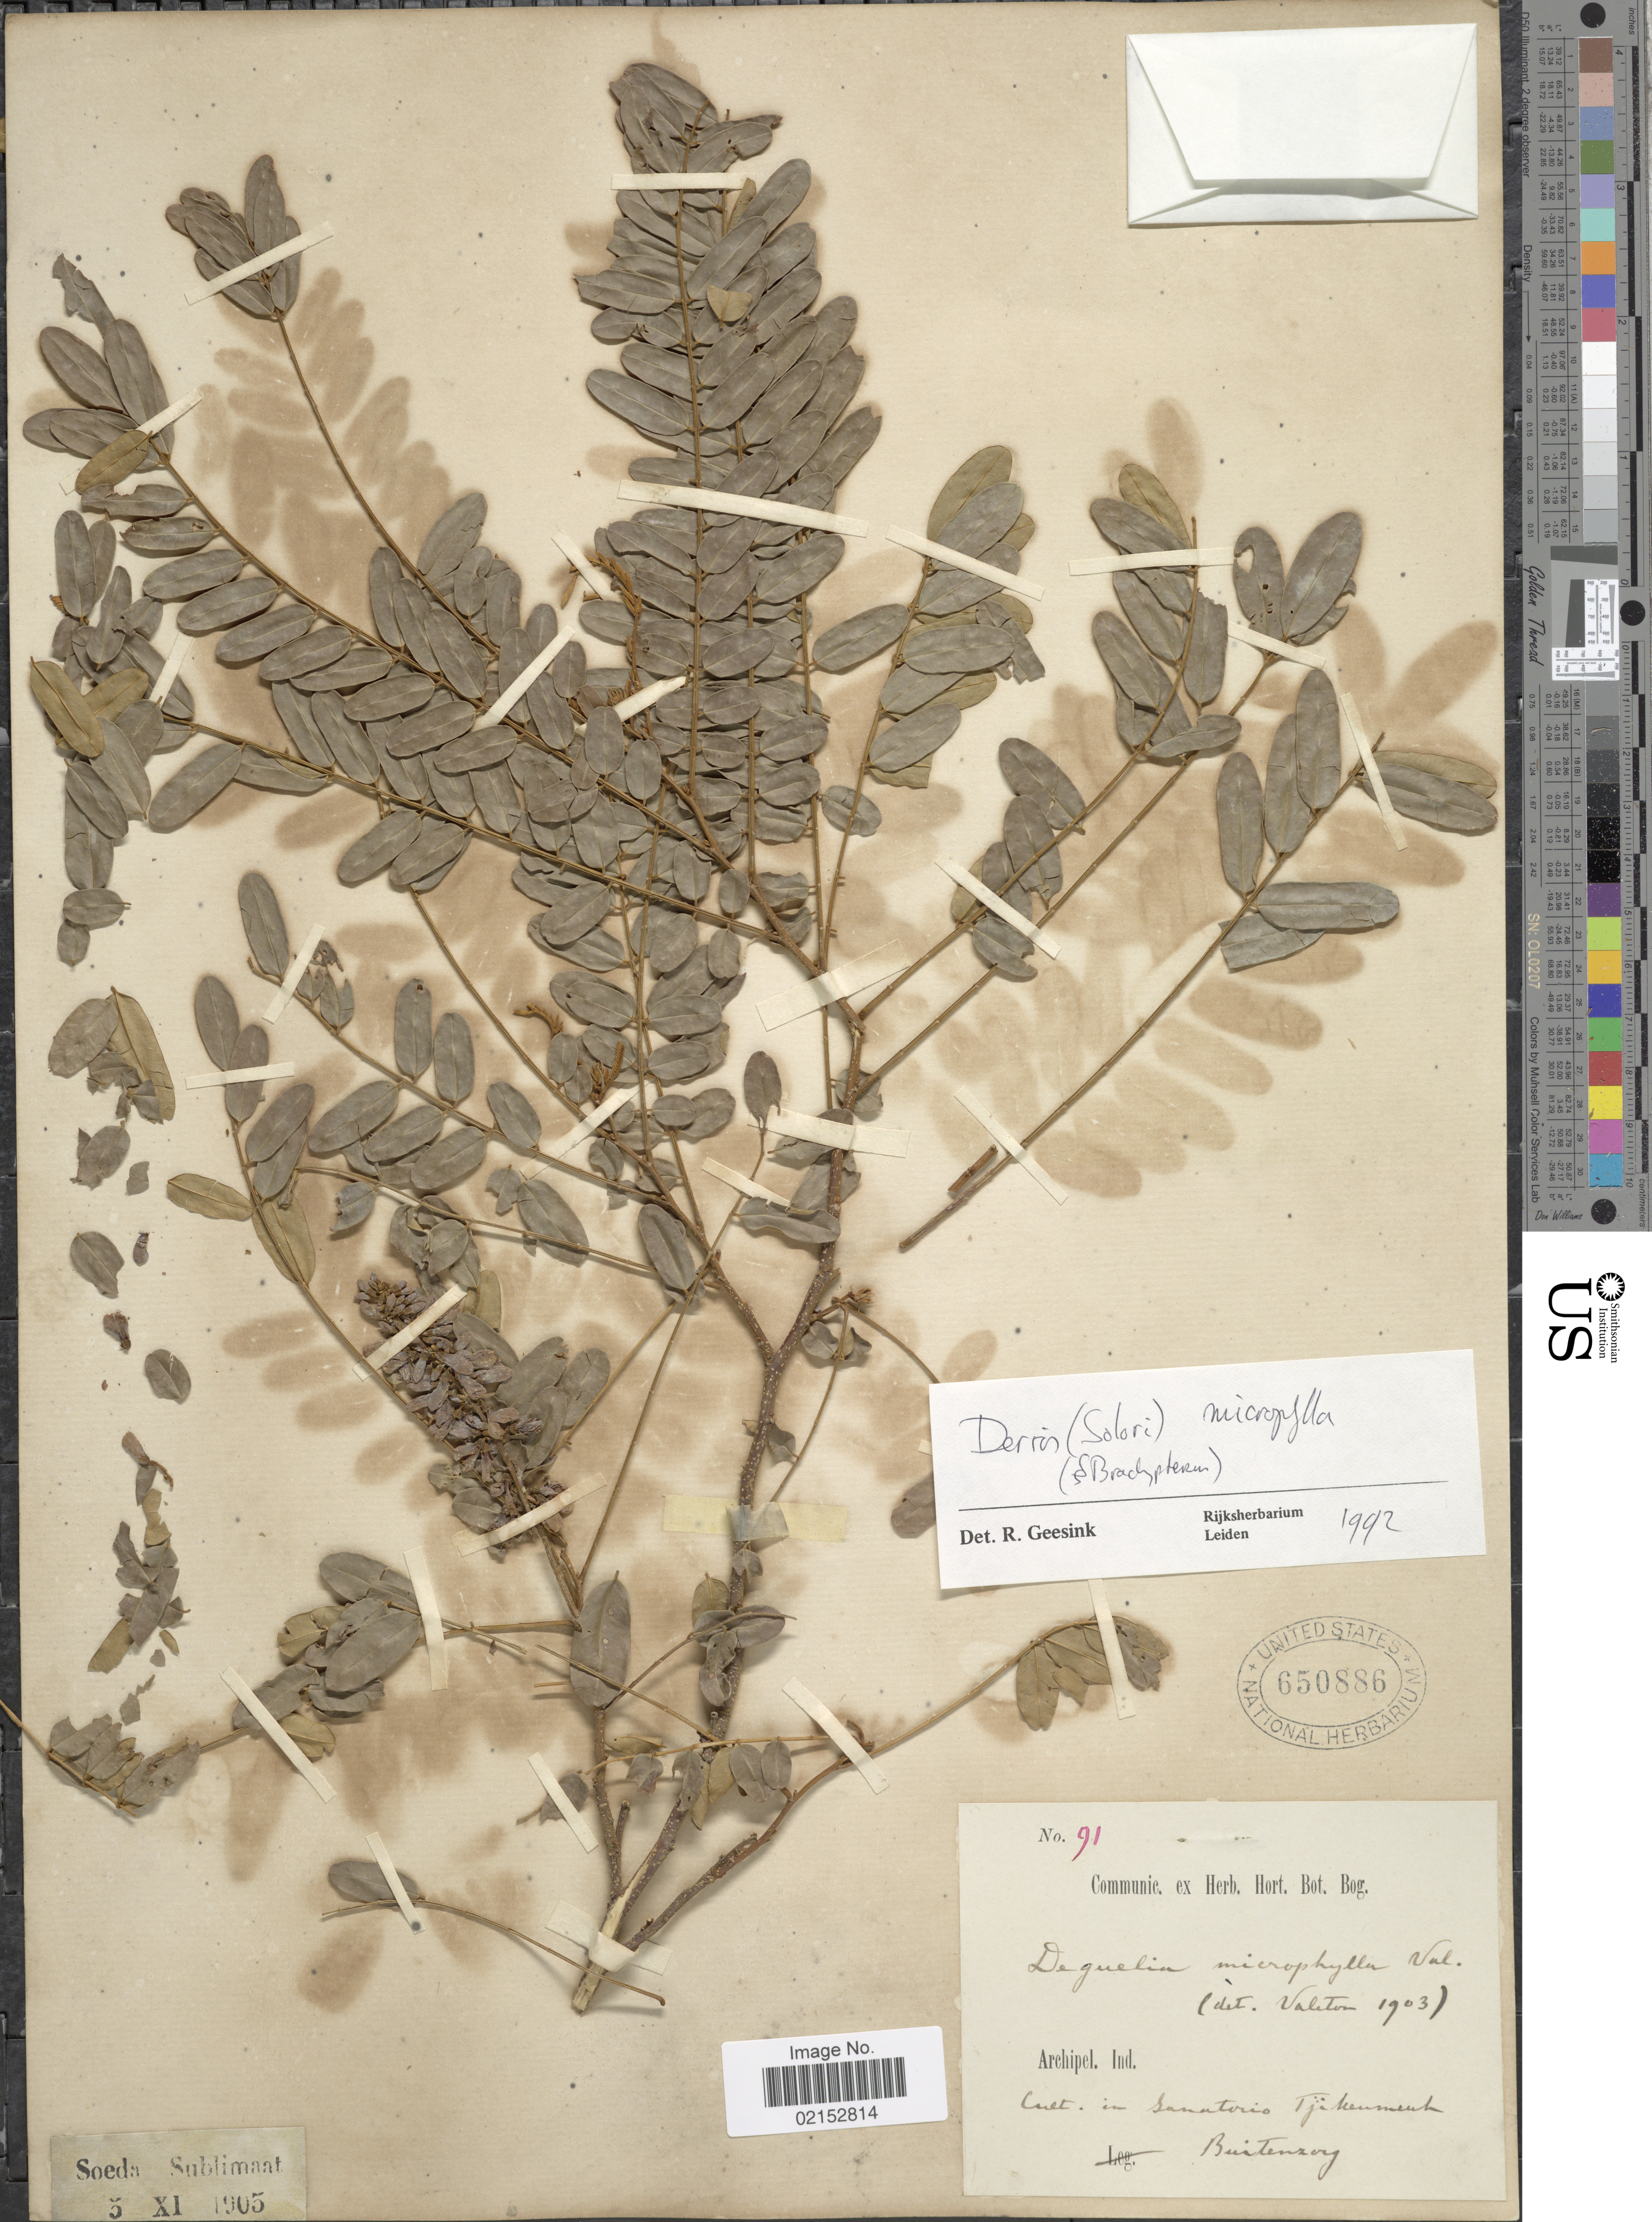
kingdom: Plantae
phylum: Tracheophyta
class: Magnoliopsida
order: Fabales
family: Fabaceae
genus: Brachypterum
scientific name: Brachypterum microphyllum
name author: Miq.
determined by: Strong, Mark T., (BOT), Smithsonian Institution - National Museum of Natural History (UNITED STATES)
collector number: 91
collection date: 1905-11-05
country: Indonesia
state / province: Java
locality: Archipel. Ind., Sanatorio Tjikenmeuk [interpreted], Buitenzorg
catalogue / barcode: US 650886